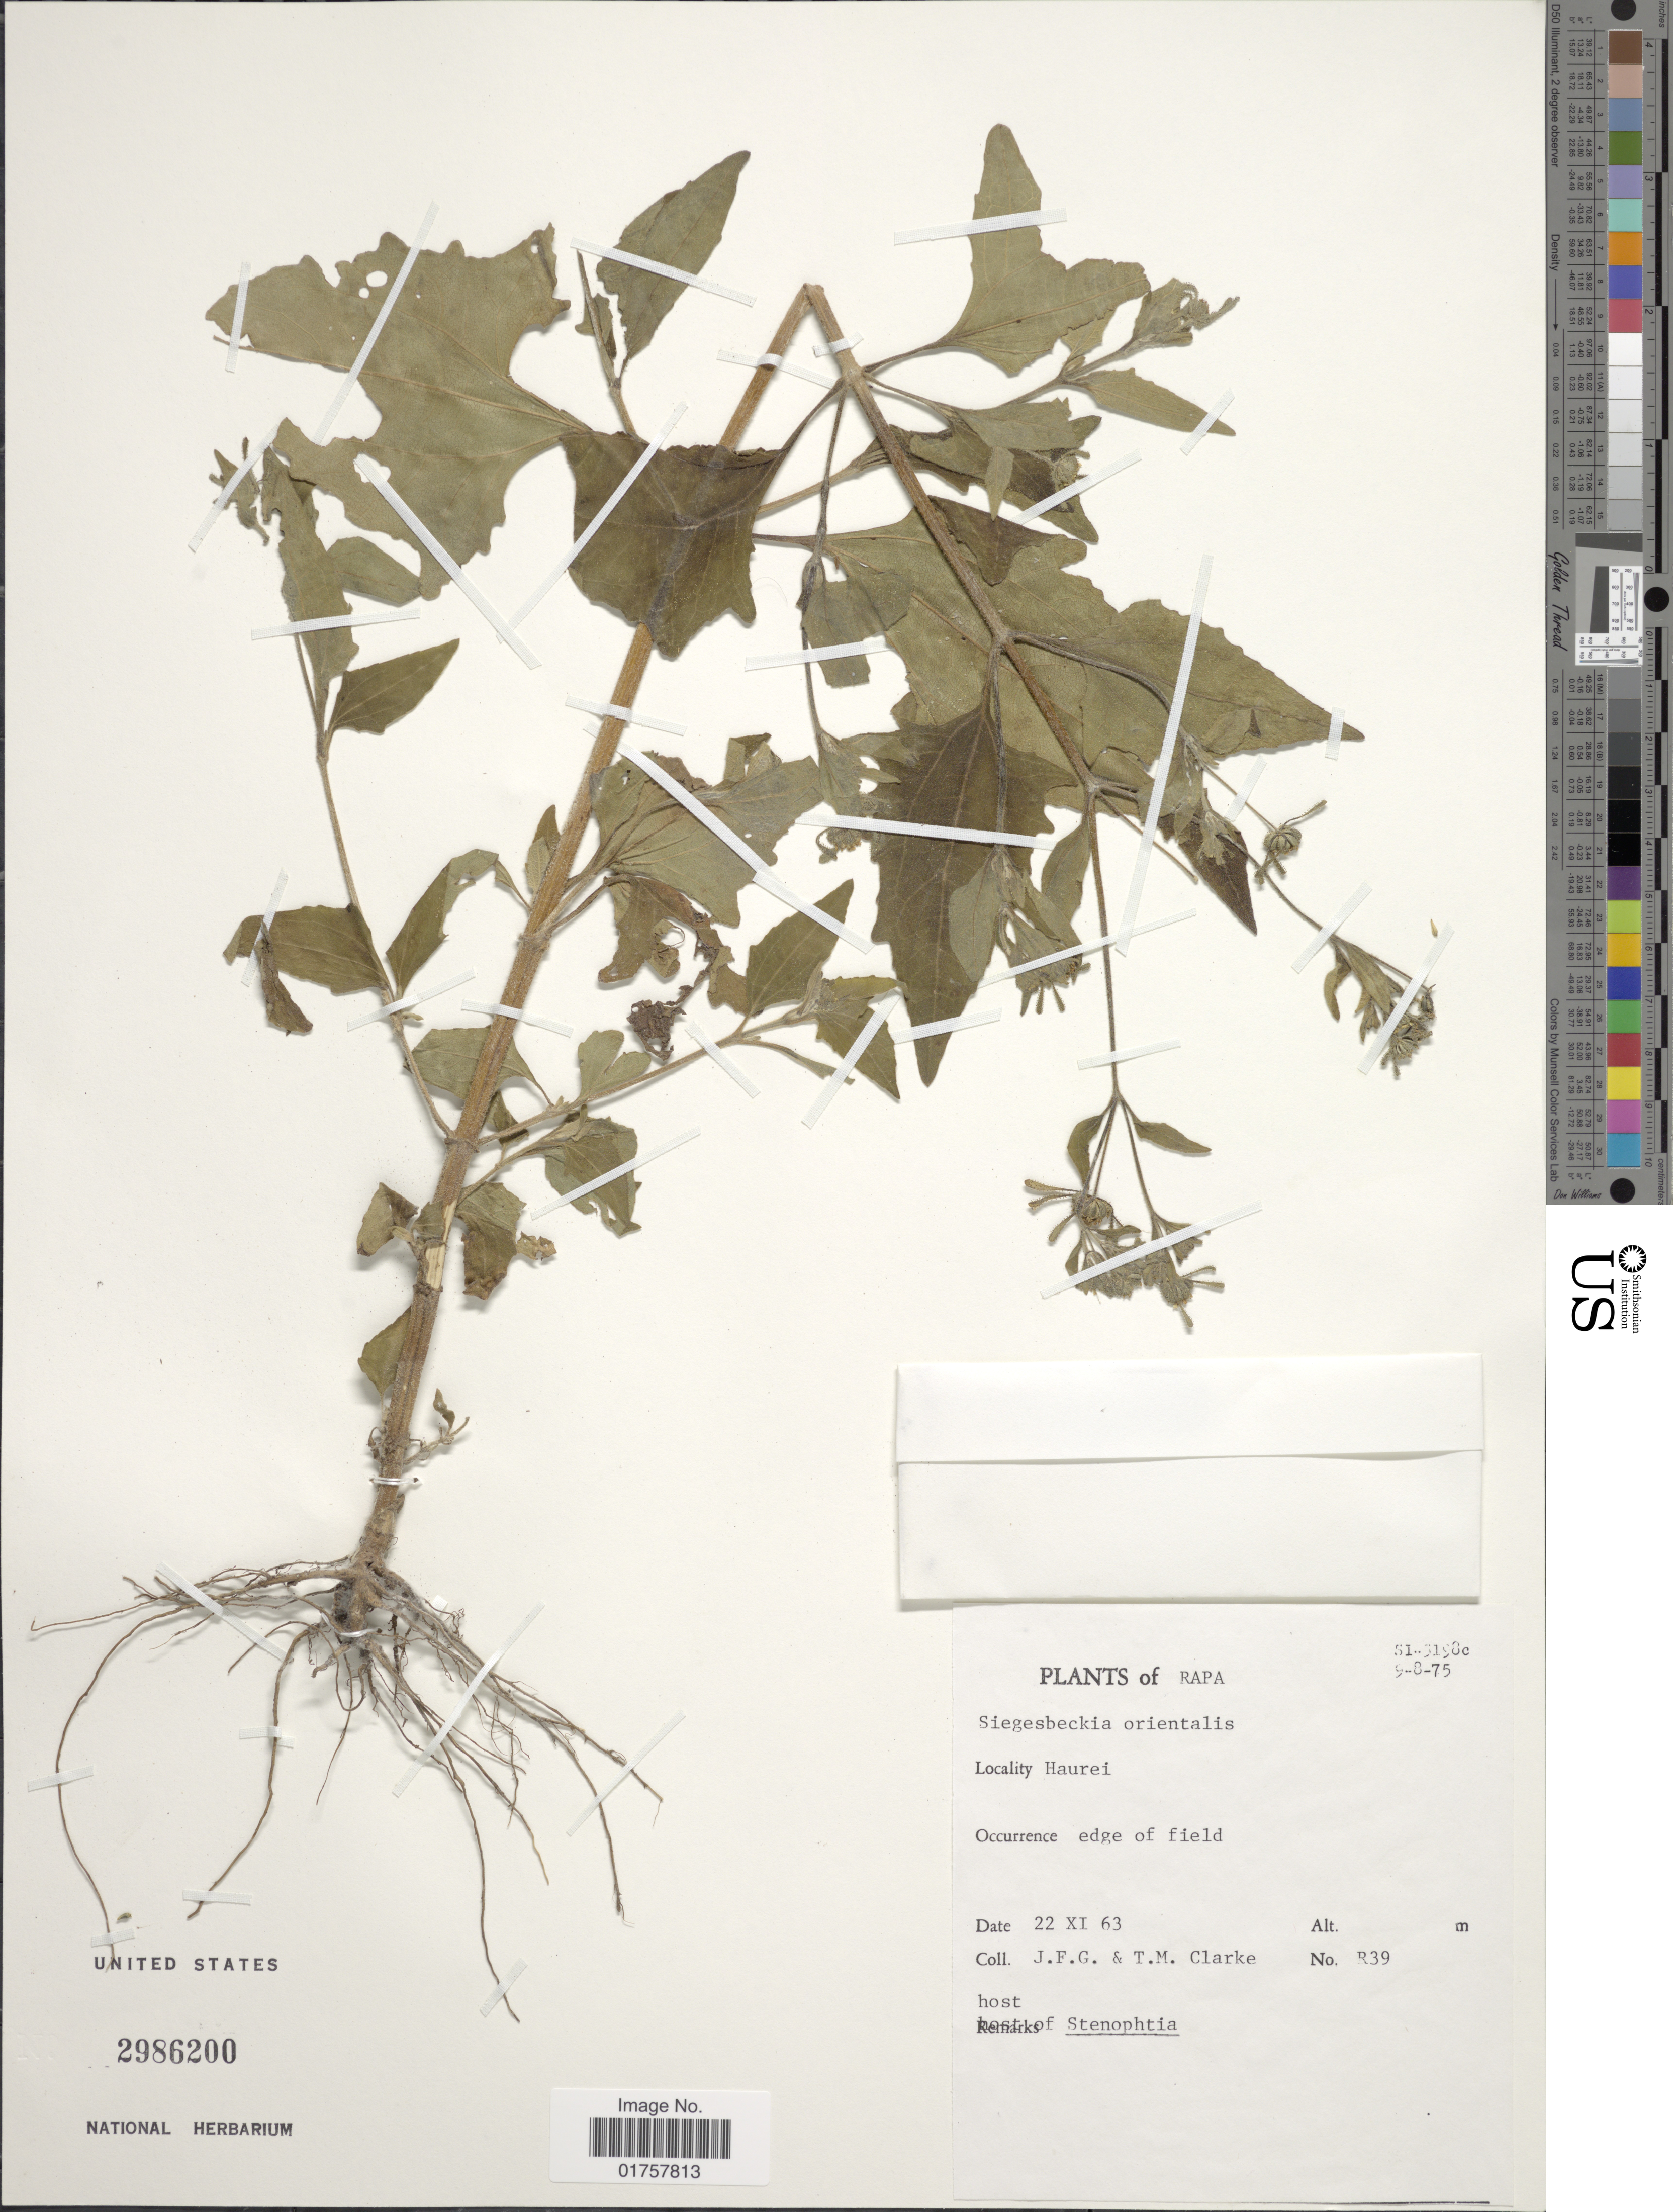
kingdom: Plantae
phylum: Tracheophyta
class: Magnoliopsida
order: Asterales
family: Asteraceae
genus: Sigesbeckia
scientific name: Sigesbeckia orientalis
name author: L.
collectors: J. F. G. & T. M. Clarke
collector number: R39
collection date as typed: Transcribed d/m/y: 22/11/63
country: French Polynesia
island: Rapa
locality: Rapa, Haurei, edge of field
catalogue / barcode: US 2986200